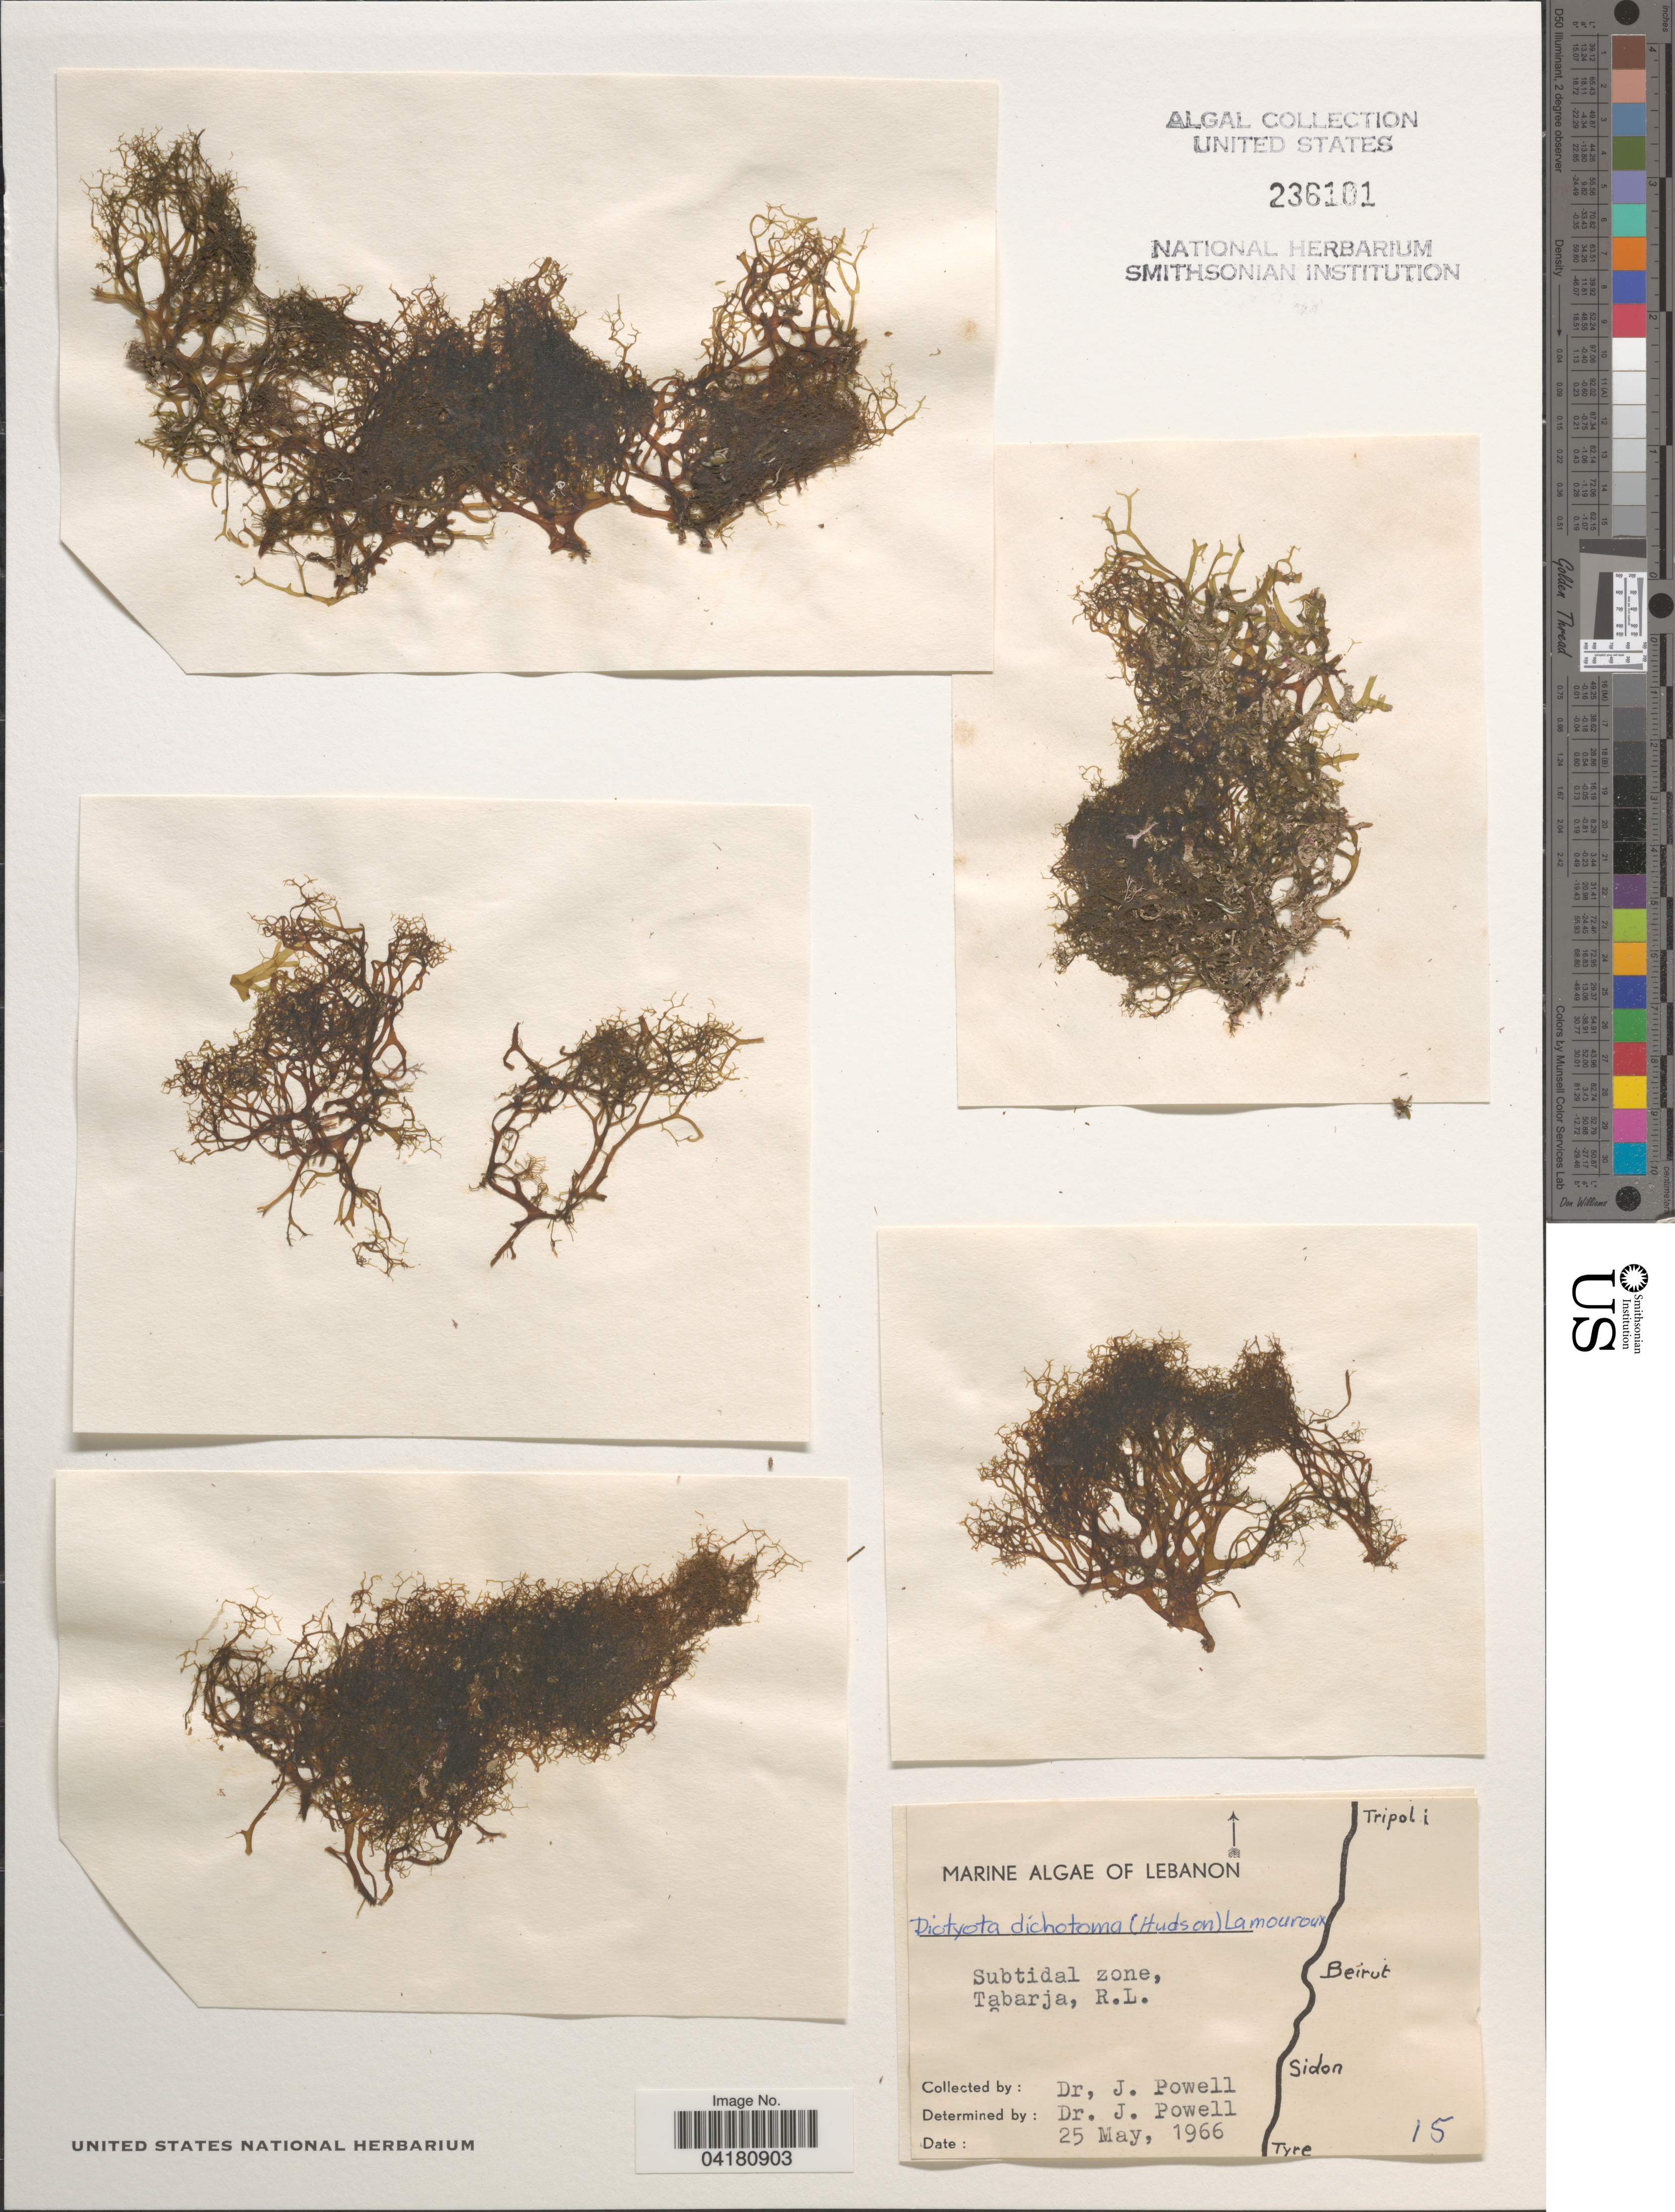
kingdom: Chromista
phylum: Ochrophyta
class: Phaeophyceae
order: Dictyotales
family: Dictyotaceae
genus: Dictyota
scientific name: Dictyota dichotoma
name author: (Huds.) J.V.Lamouroux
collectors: J. Powell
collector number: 15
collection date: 1966-05-25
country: Lebanon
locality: Subtidal zone, Tabarja, R.L.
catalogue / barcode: US 236101